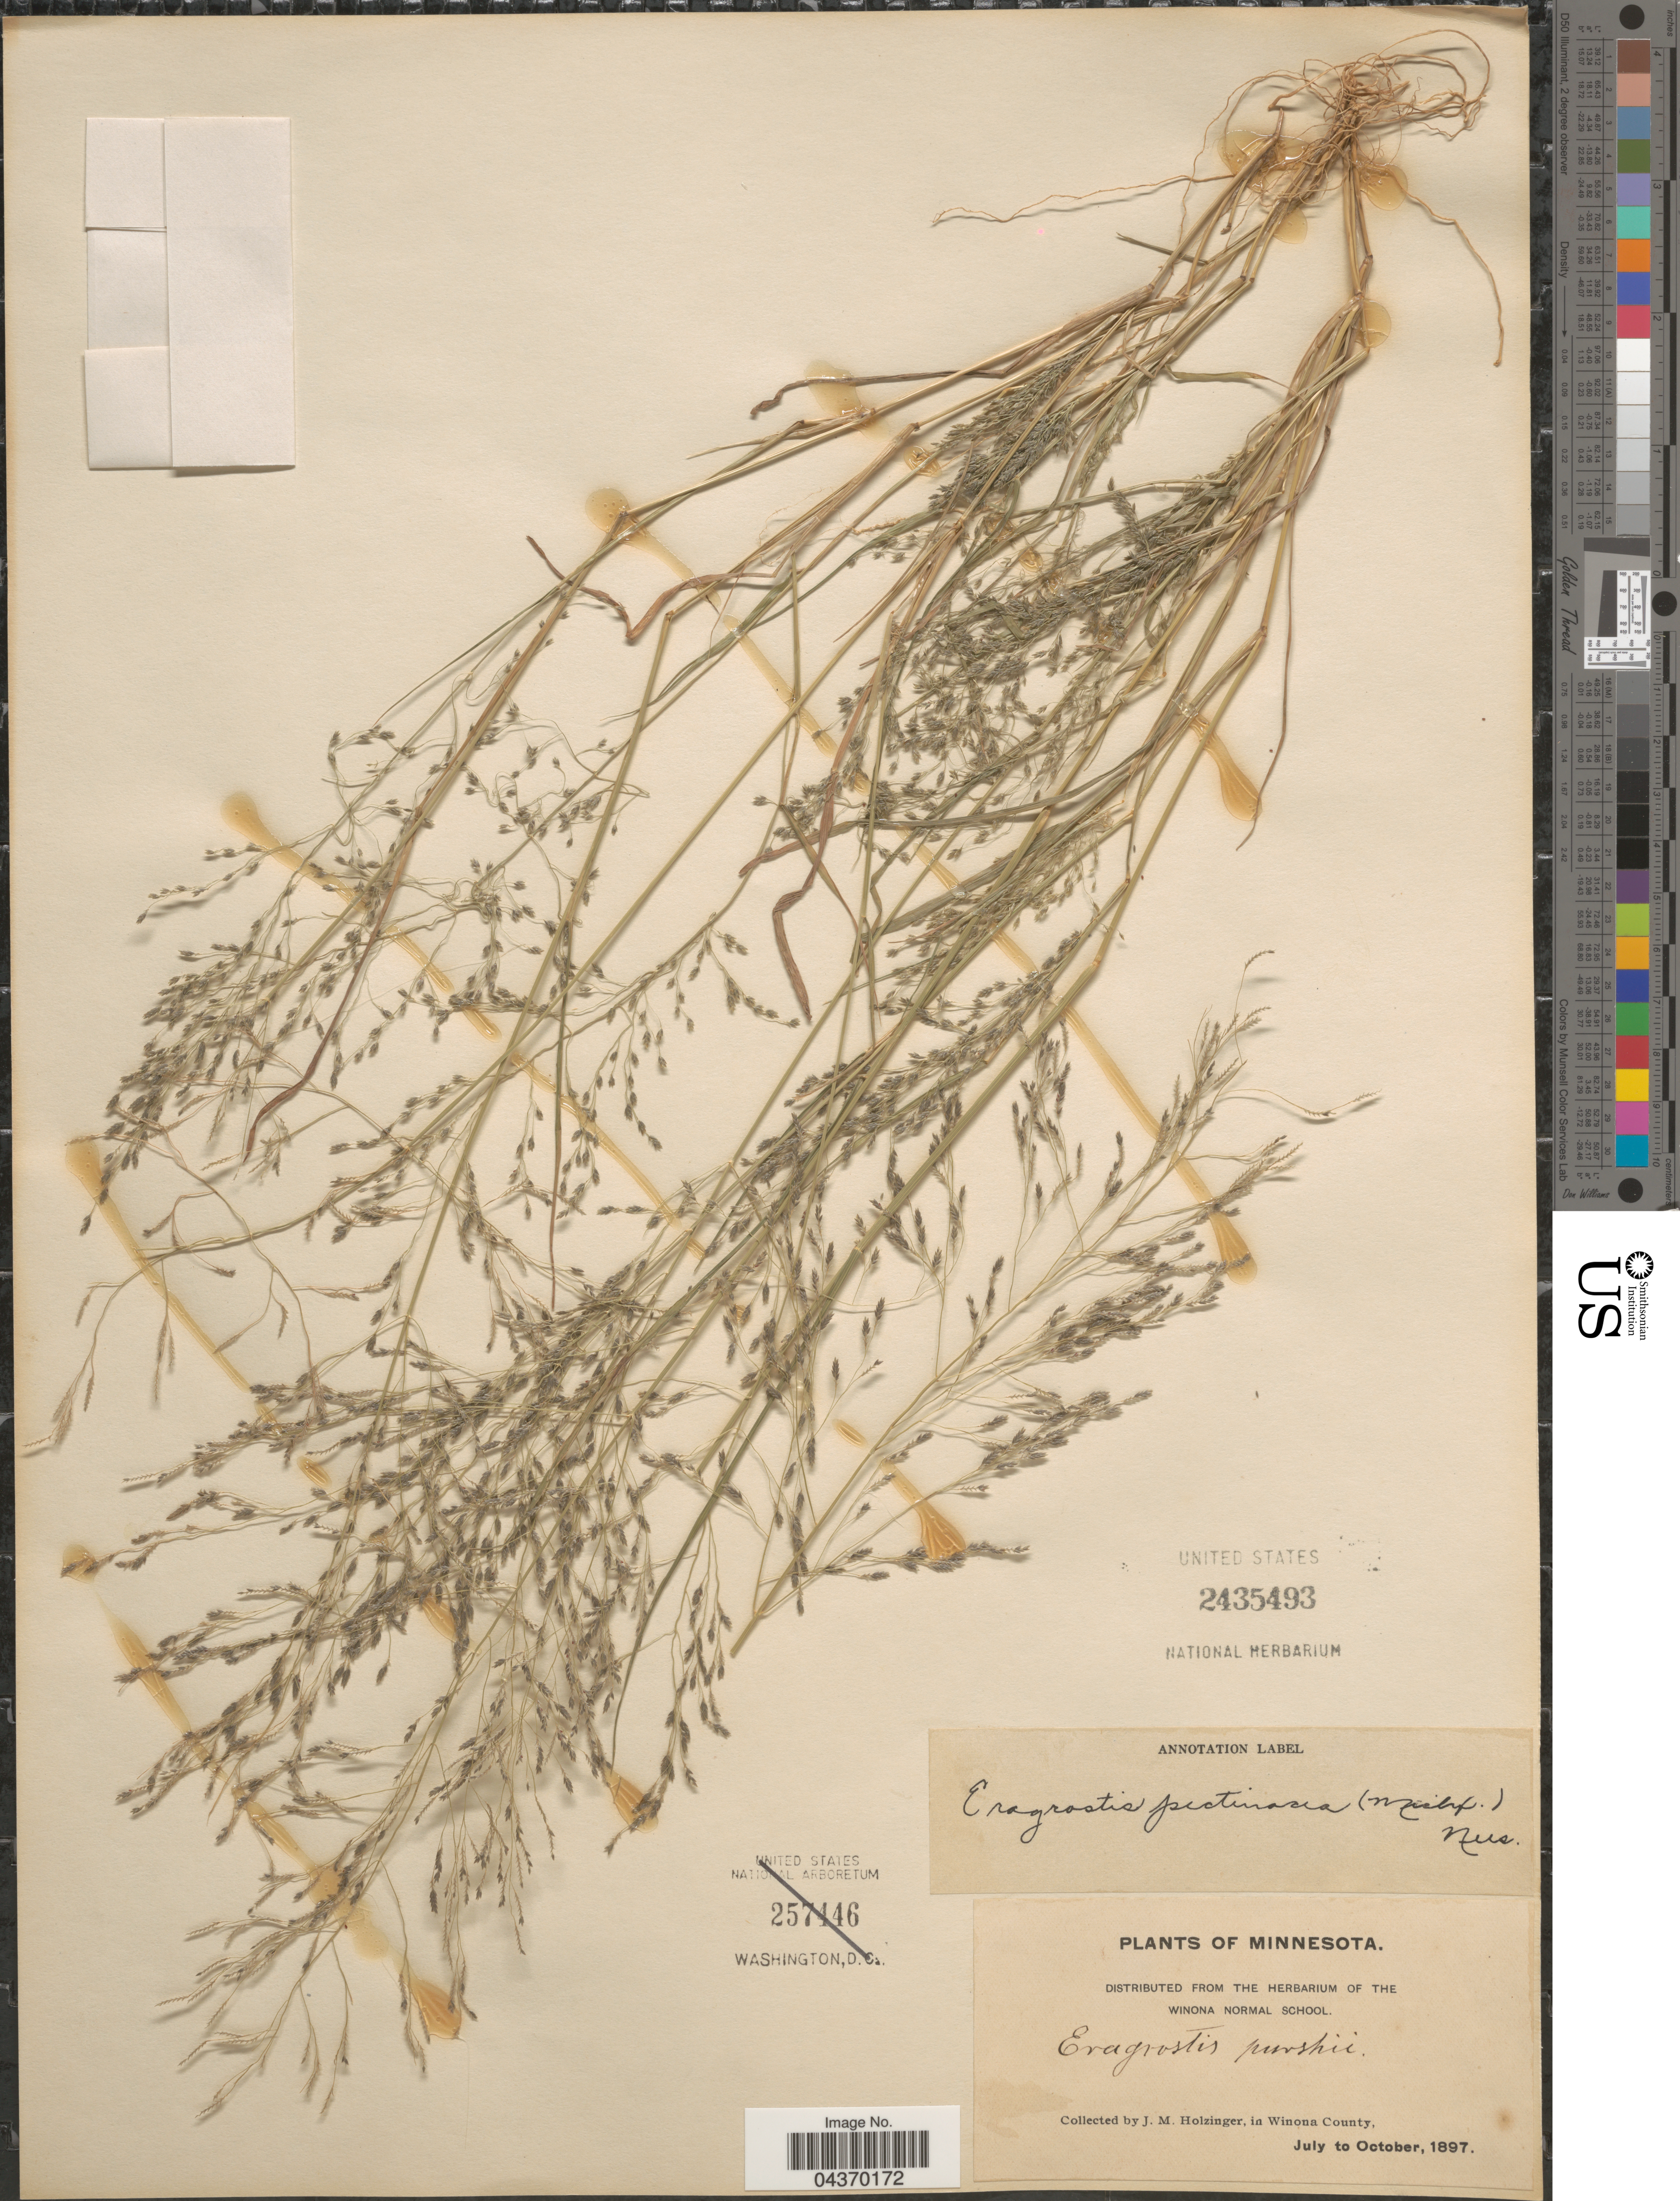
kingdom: Plantae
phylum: Tracheophyta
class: Liliopsida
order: Poales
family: Poaceae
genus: Eragrostis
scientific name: Eragrostis pectinacea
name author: (Michx.) Nees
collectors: J. M. Holzinger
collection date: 1897-07/1897-10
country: United States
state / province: Minnesota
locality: In Winona County.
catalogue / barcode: US 2435493